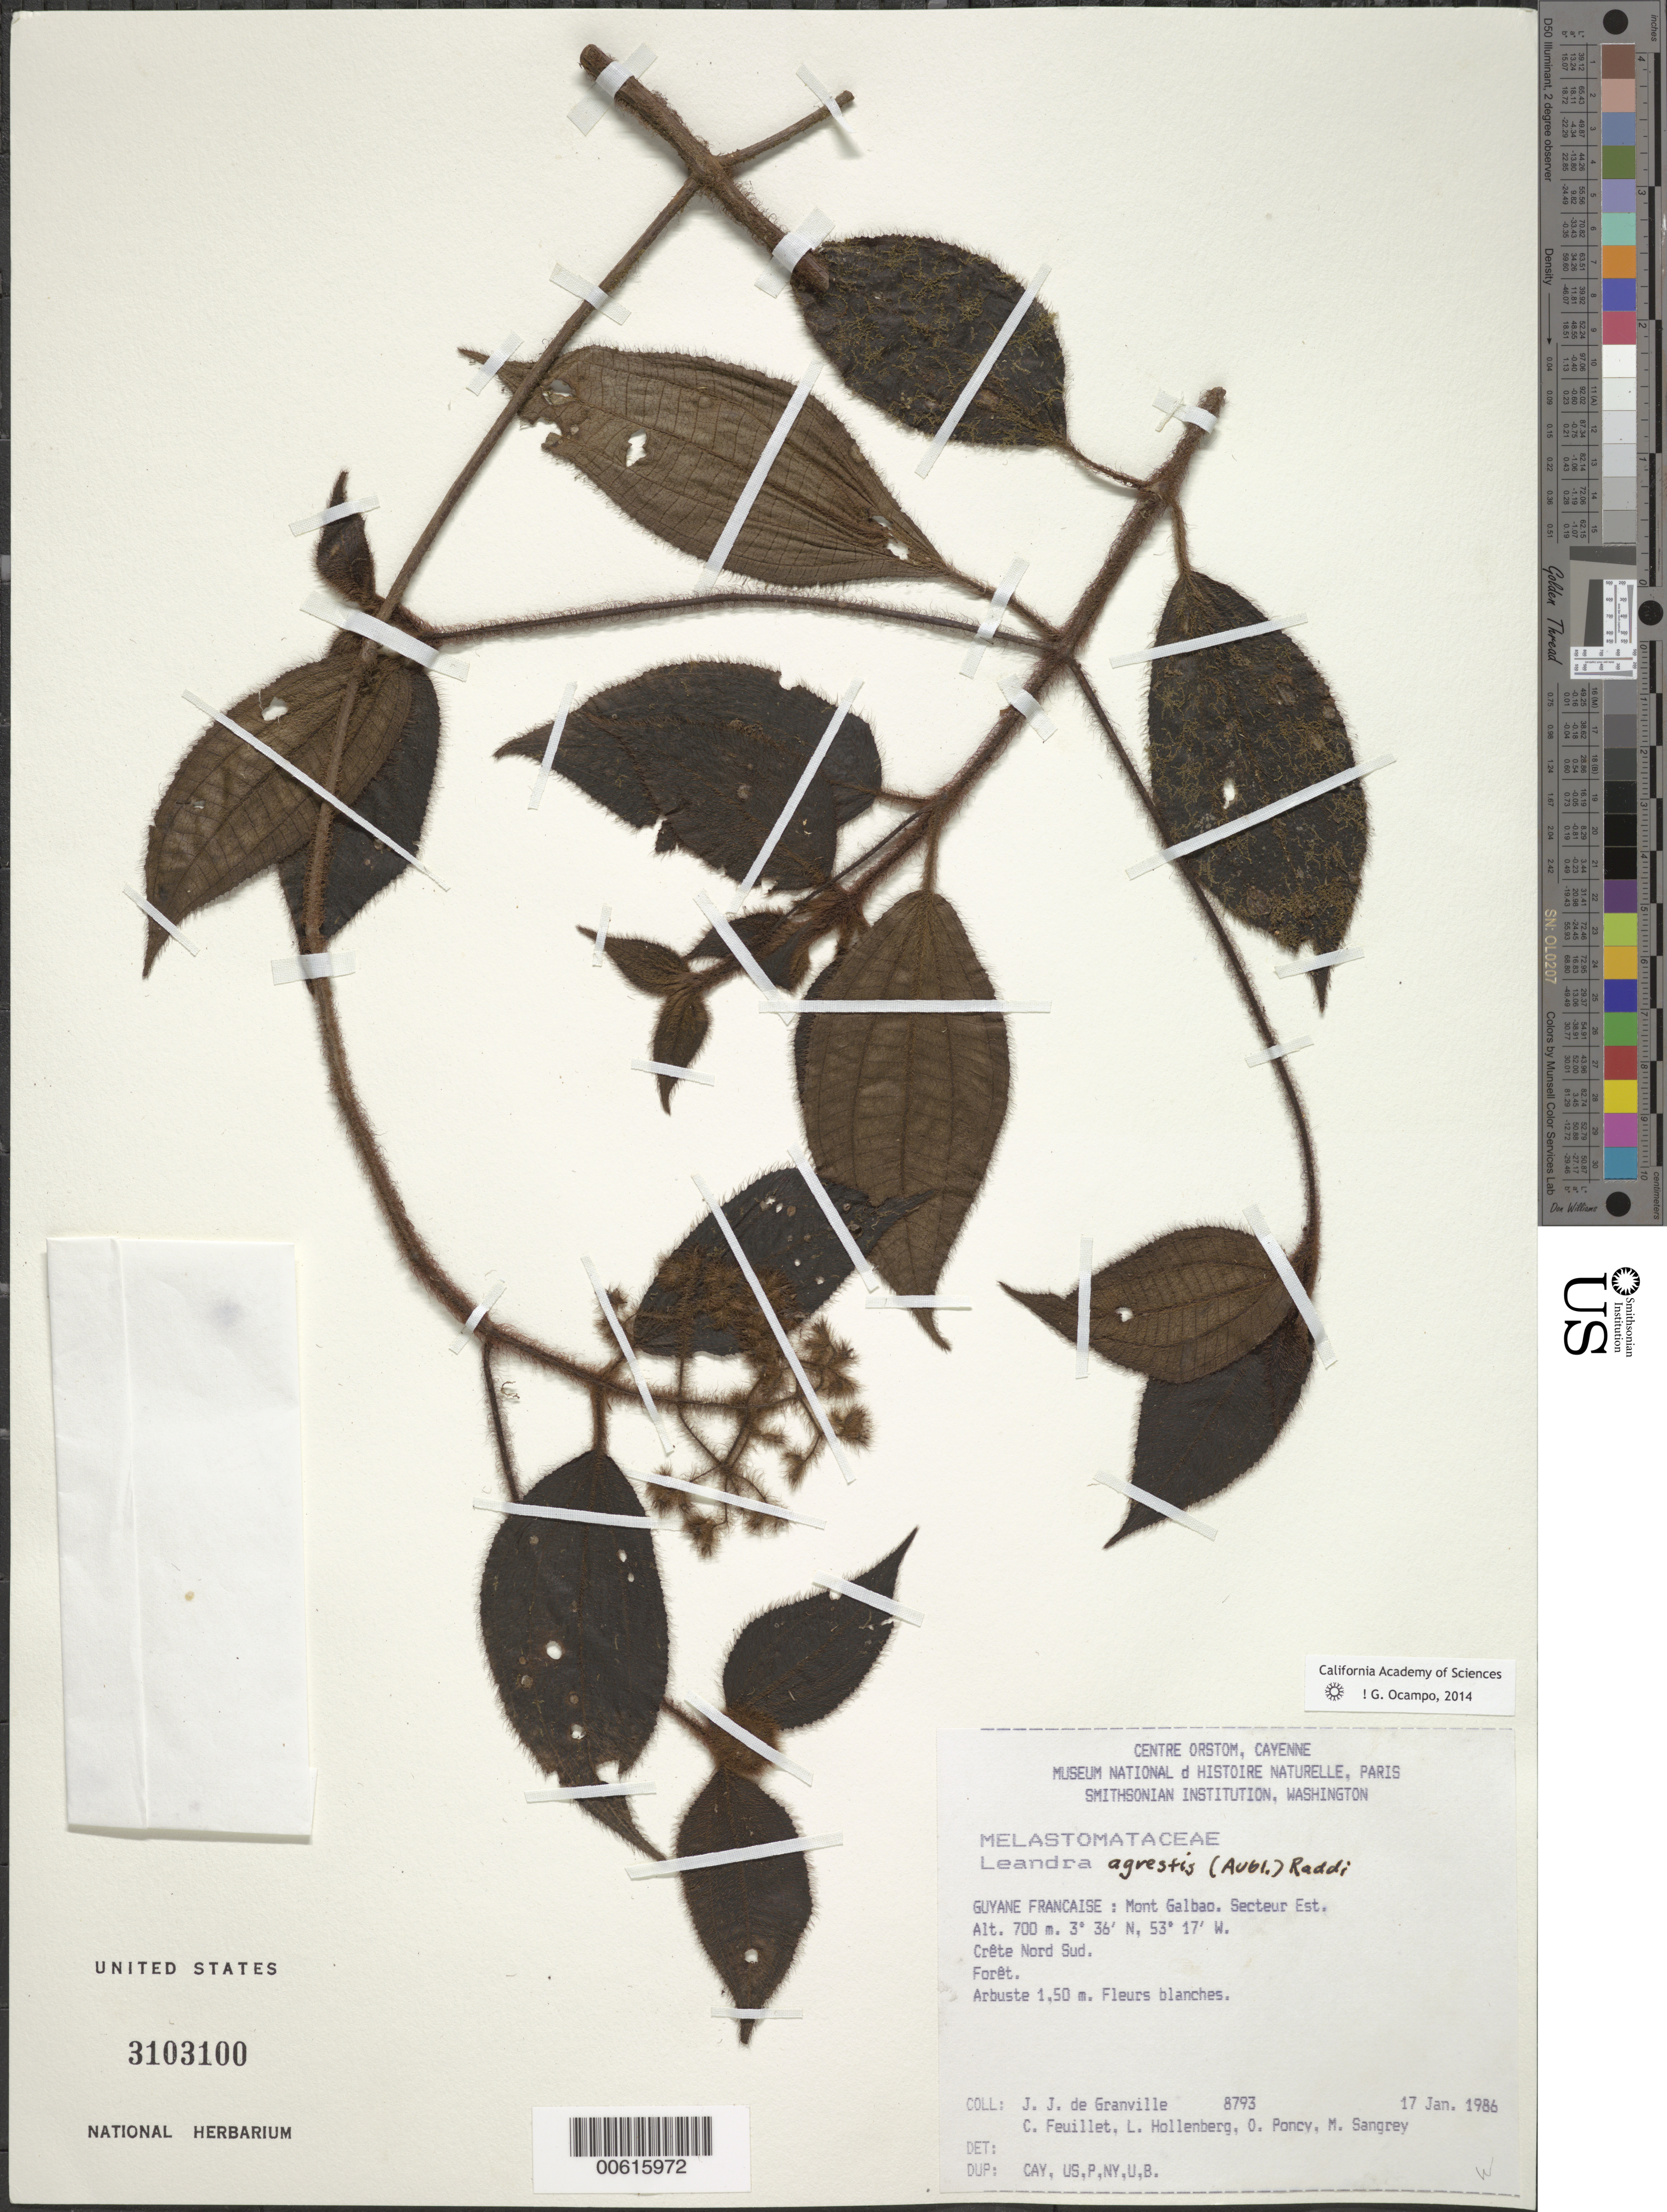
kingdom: Plantae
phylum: Tracheophyta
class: Magnoliopsida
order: Myrtales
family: Melastomataceae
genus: Leandra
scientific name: Leandra agrestis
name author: (Aubl.) Raddi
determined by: Wurdack, John J., (US), US (UNITED STATES)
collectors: J.-J. de Granville, C. Feuillet, L. Hollenberg, O. Poncy & M. S. Sangrey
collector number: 8793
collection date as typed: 17-Jan-86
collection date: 1986-01-17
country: French Guiana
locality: Mont Galbao. Secteur Est. Crête Nord Sud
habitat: Forêt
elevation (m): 700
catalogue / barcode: US 3103100